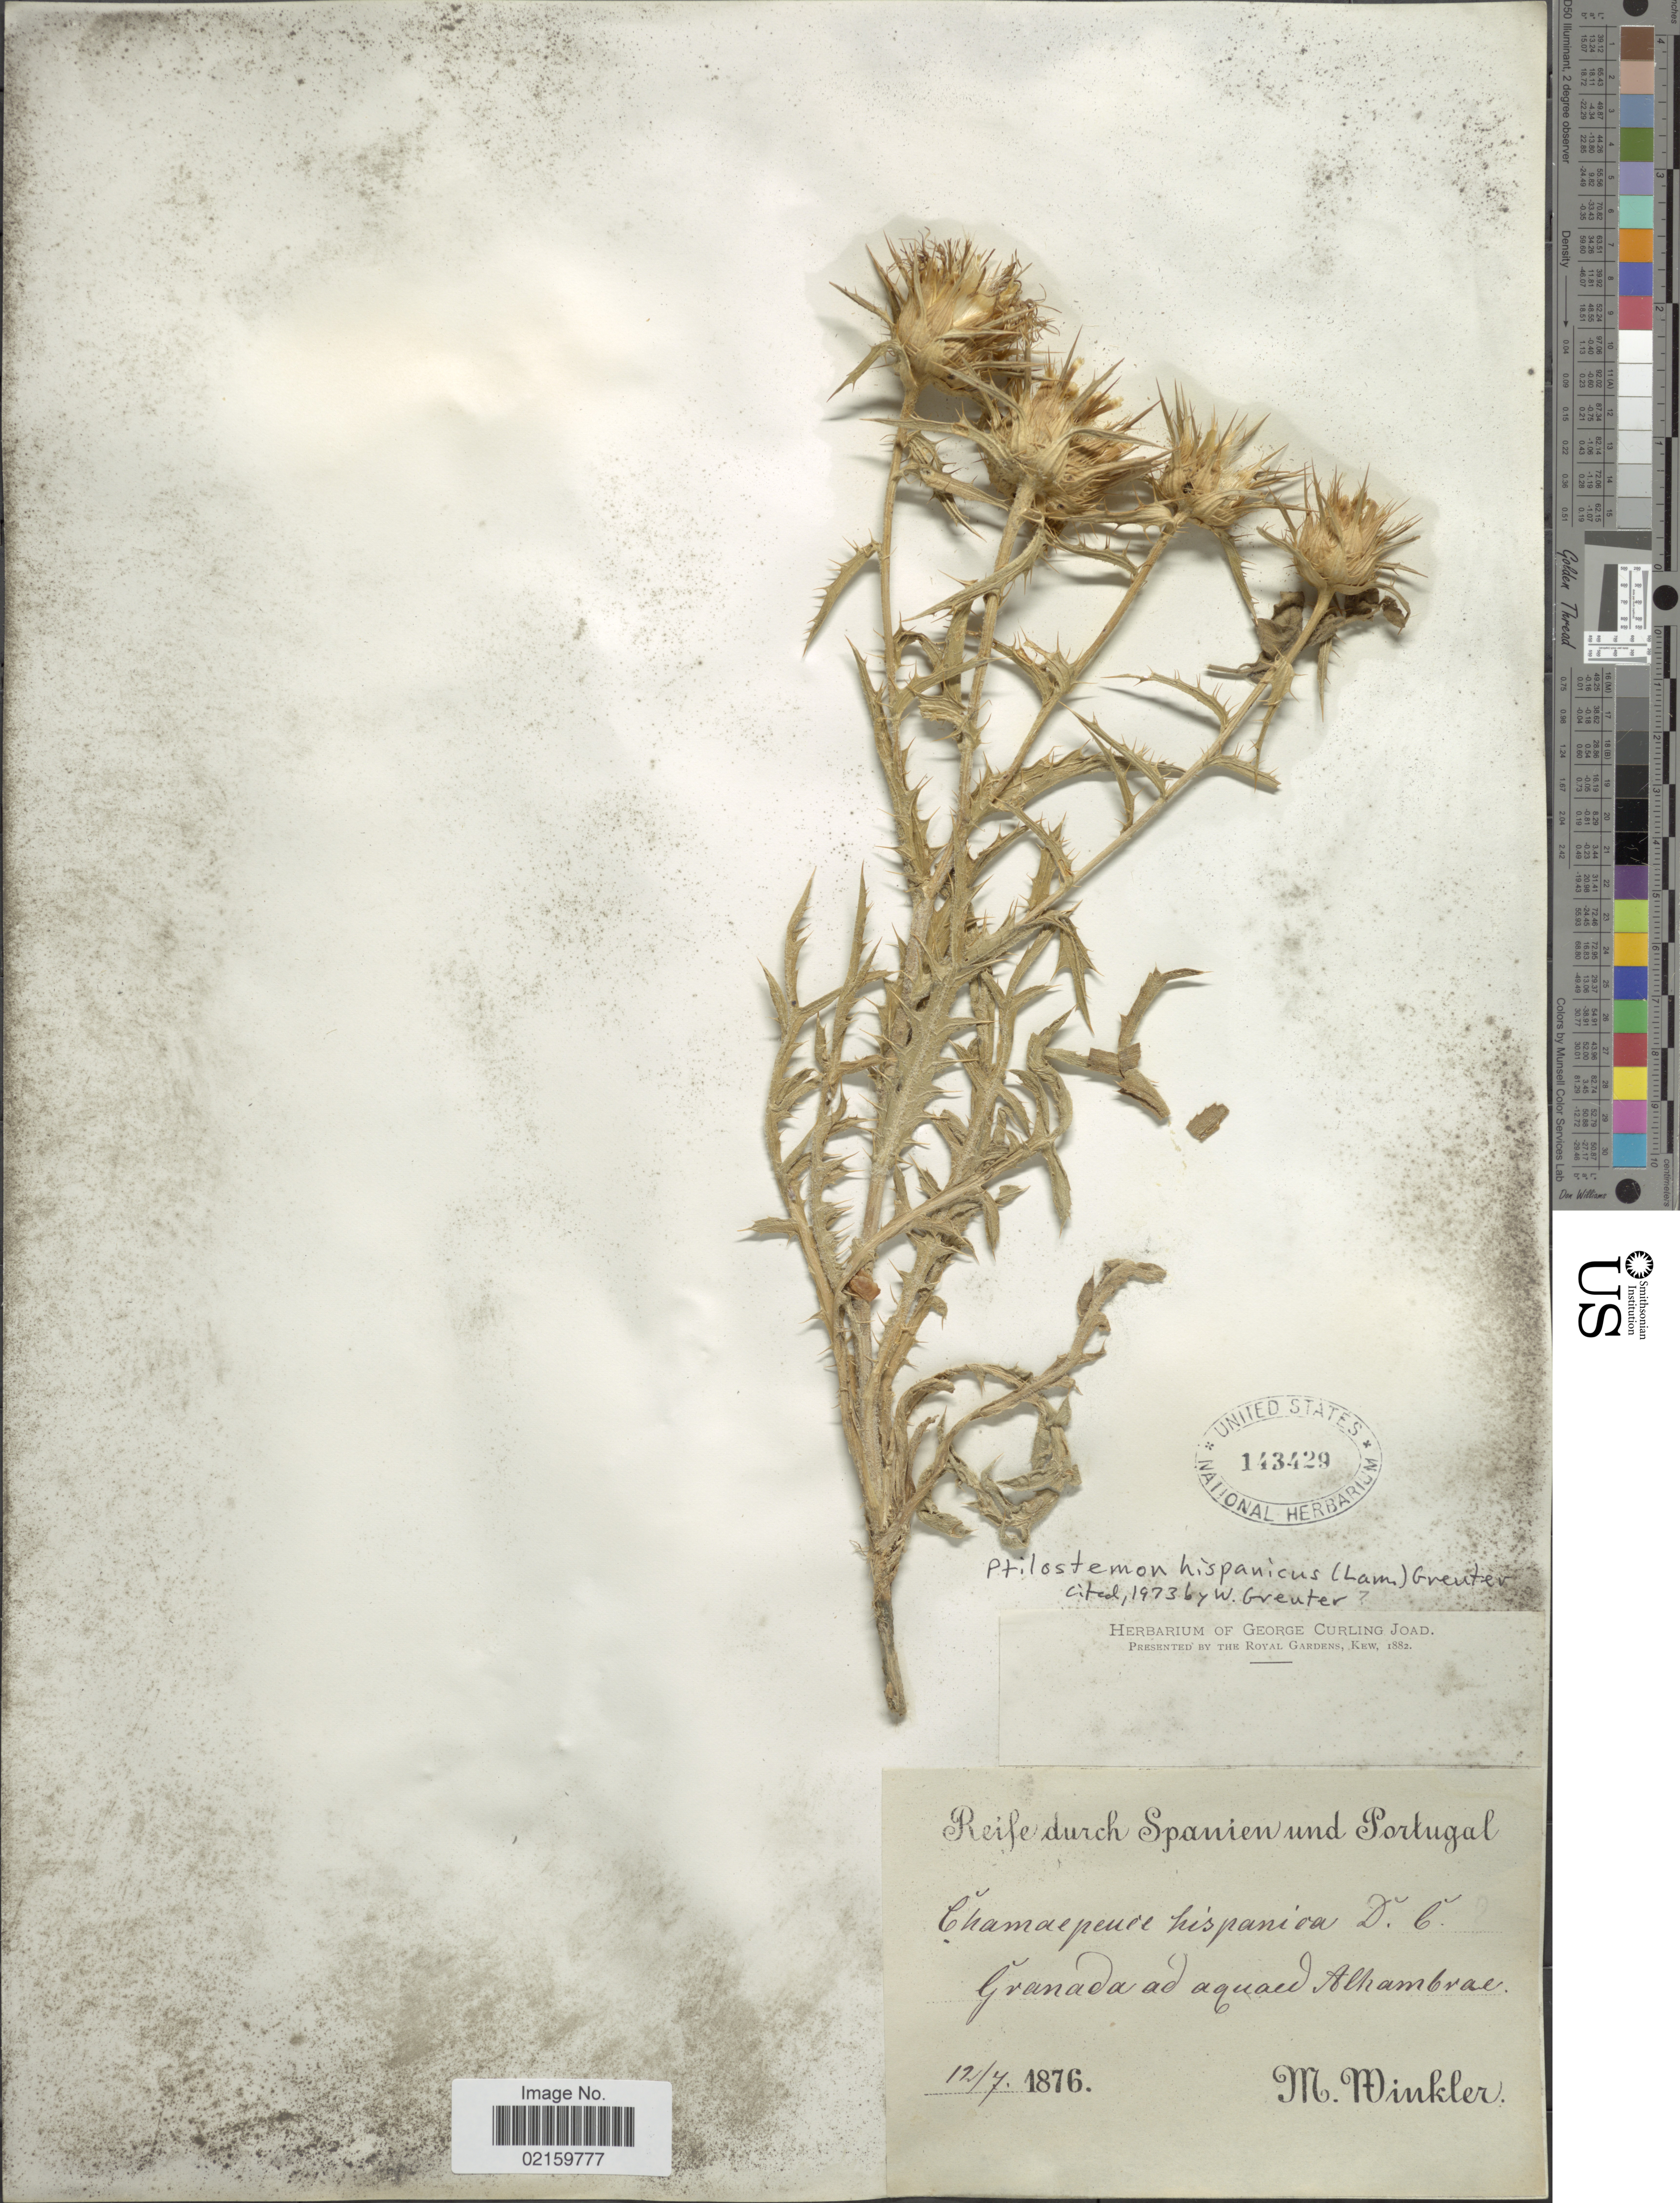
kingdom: Plantae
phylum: Tracheophyta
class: Magnoliopsida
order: Asterales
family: Asteraceae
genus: Ptilostemon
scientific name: Ptilostemon hispanicus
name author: (Lam.) Greuter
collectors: M. Winkler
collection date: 1876-07-12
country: Nicaragua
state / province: Granada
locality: Granada ad aguad Alhambrae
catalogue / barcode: US 143429